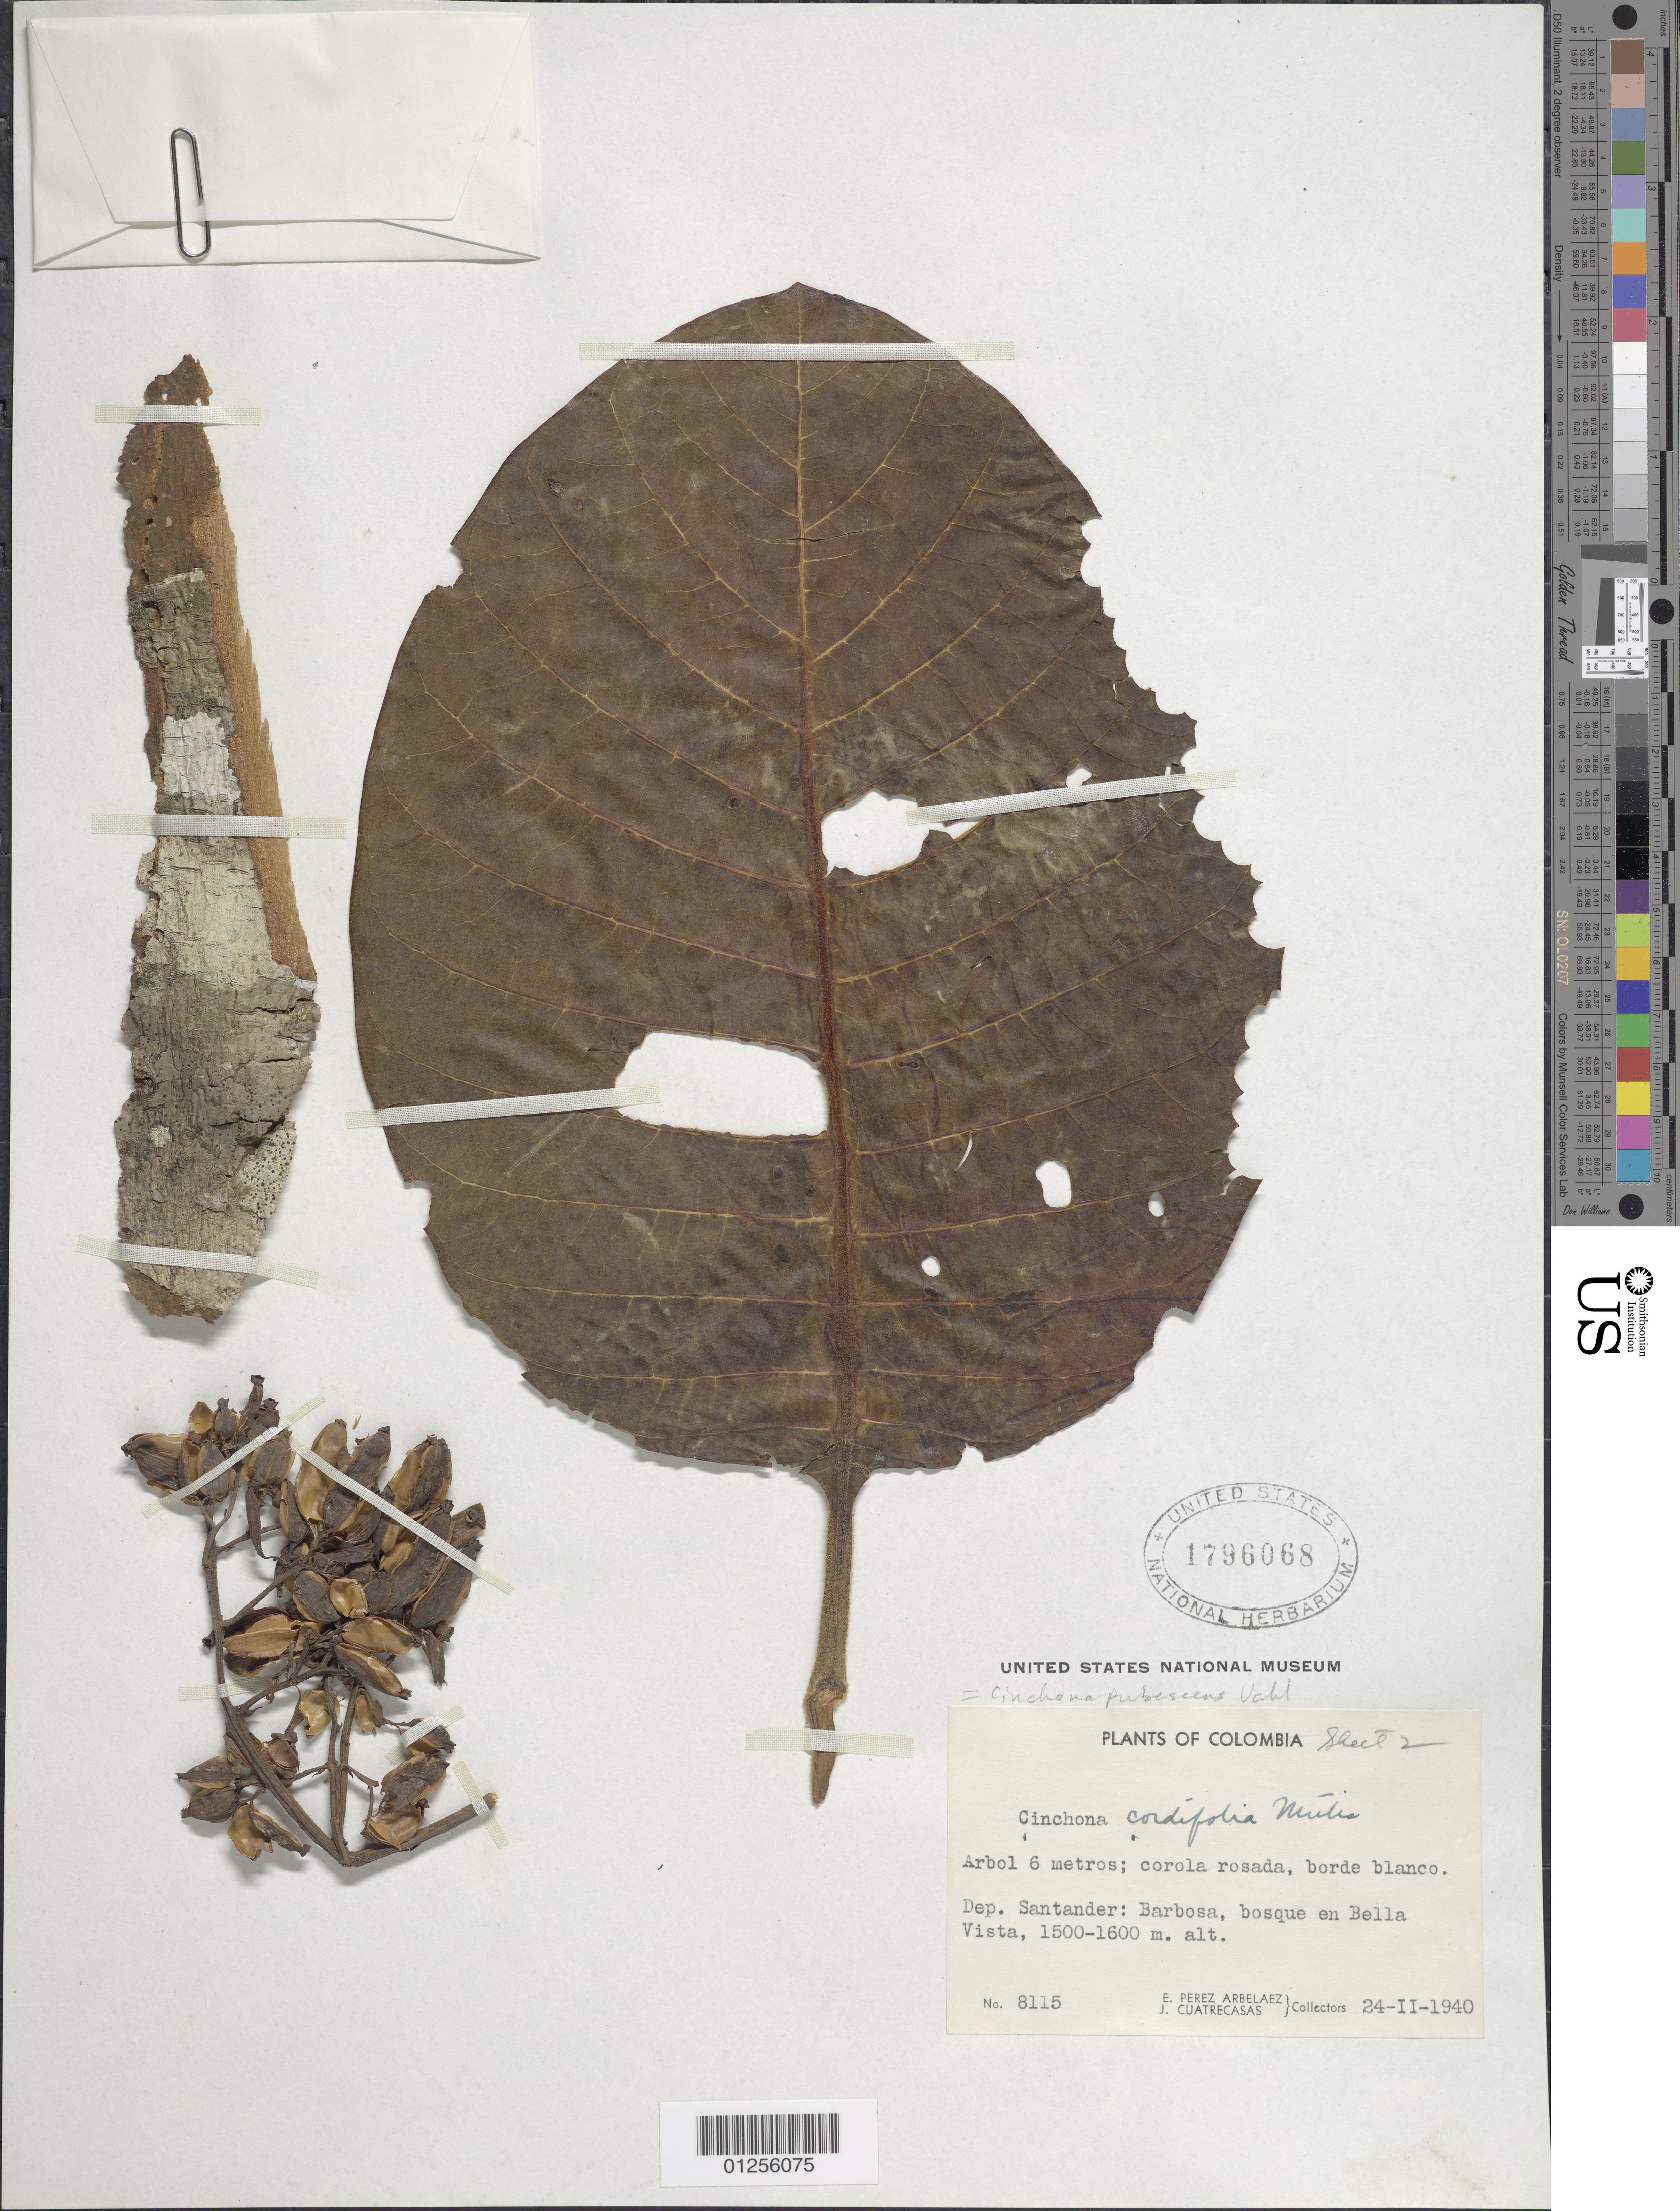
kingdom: Plantae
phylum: Tracheophyta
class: Magnoliopsida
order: Gentianales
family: Rubiaceae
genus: Cinchona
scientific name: Cinchona pubescens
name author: Vahl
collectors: E. Pérez Arbeláez & J. Cuatrecasas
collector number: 8115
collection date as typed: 25 Feb 1940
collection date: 1940-02-25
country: Colombia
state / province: Boyacá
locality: Cerca Damoniquire. [de Moniquire ?]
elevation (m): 1580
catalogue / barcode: US 1796068